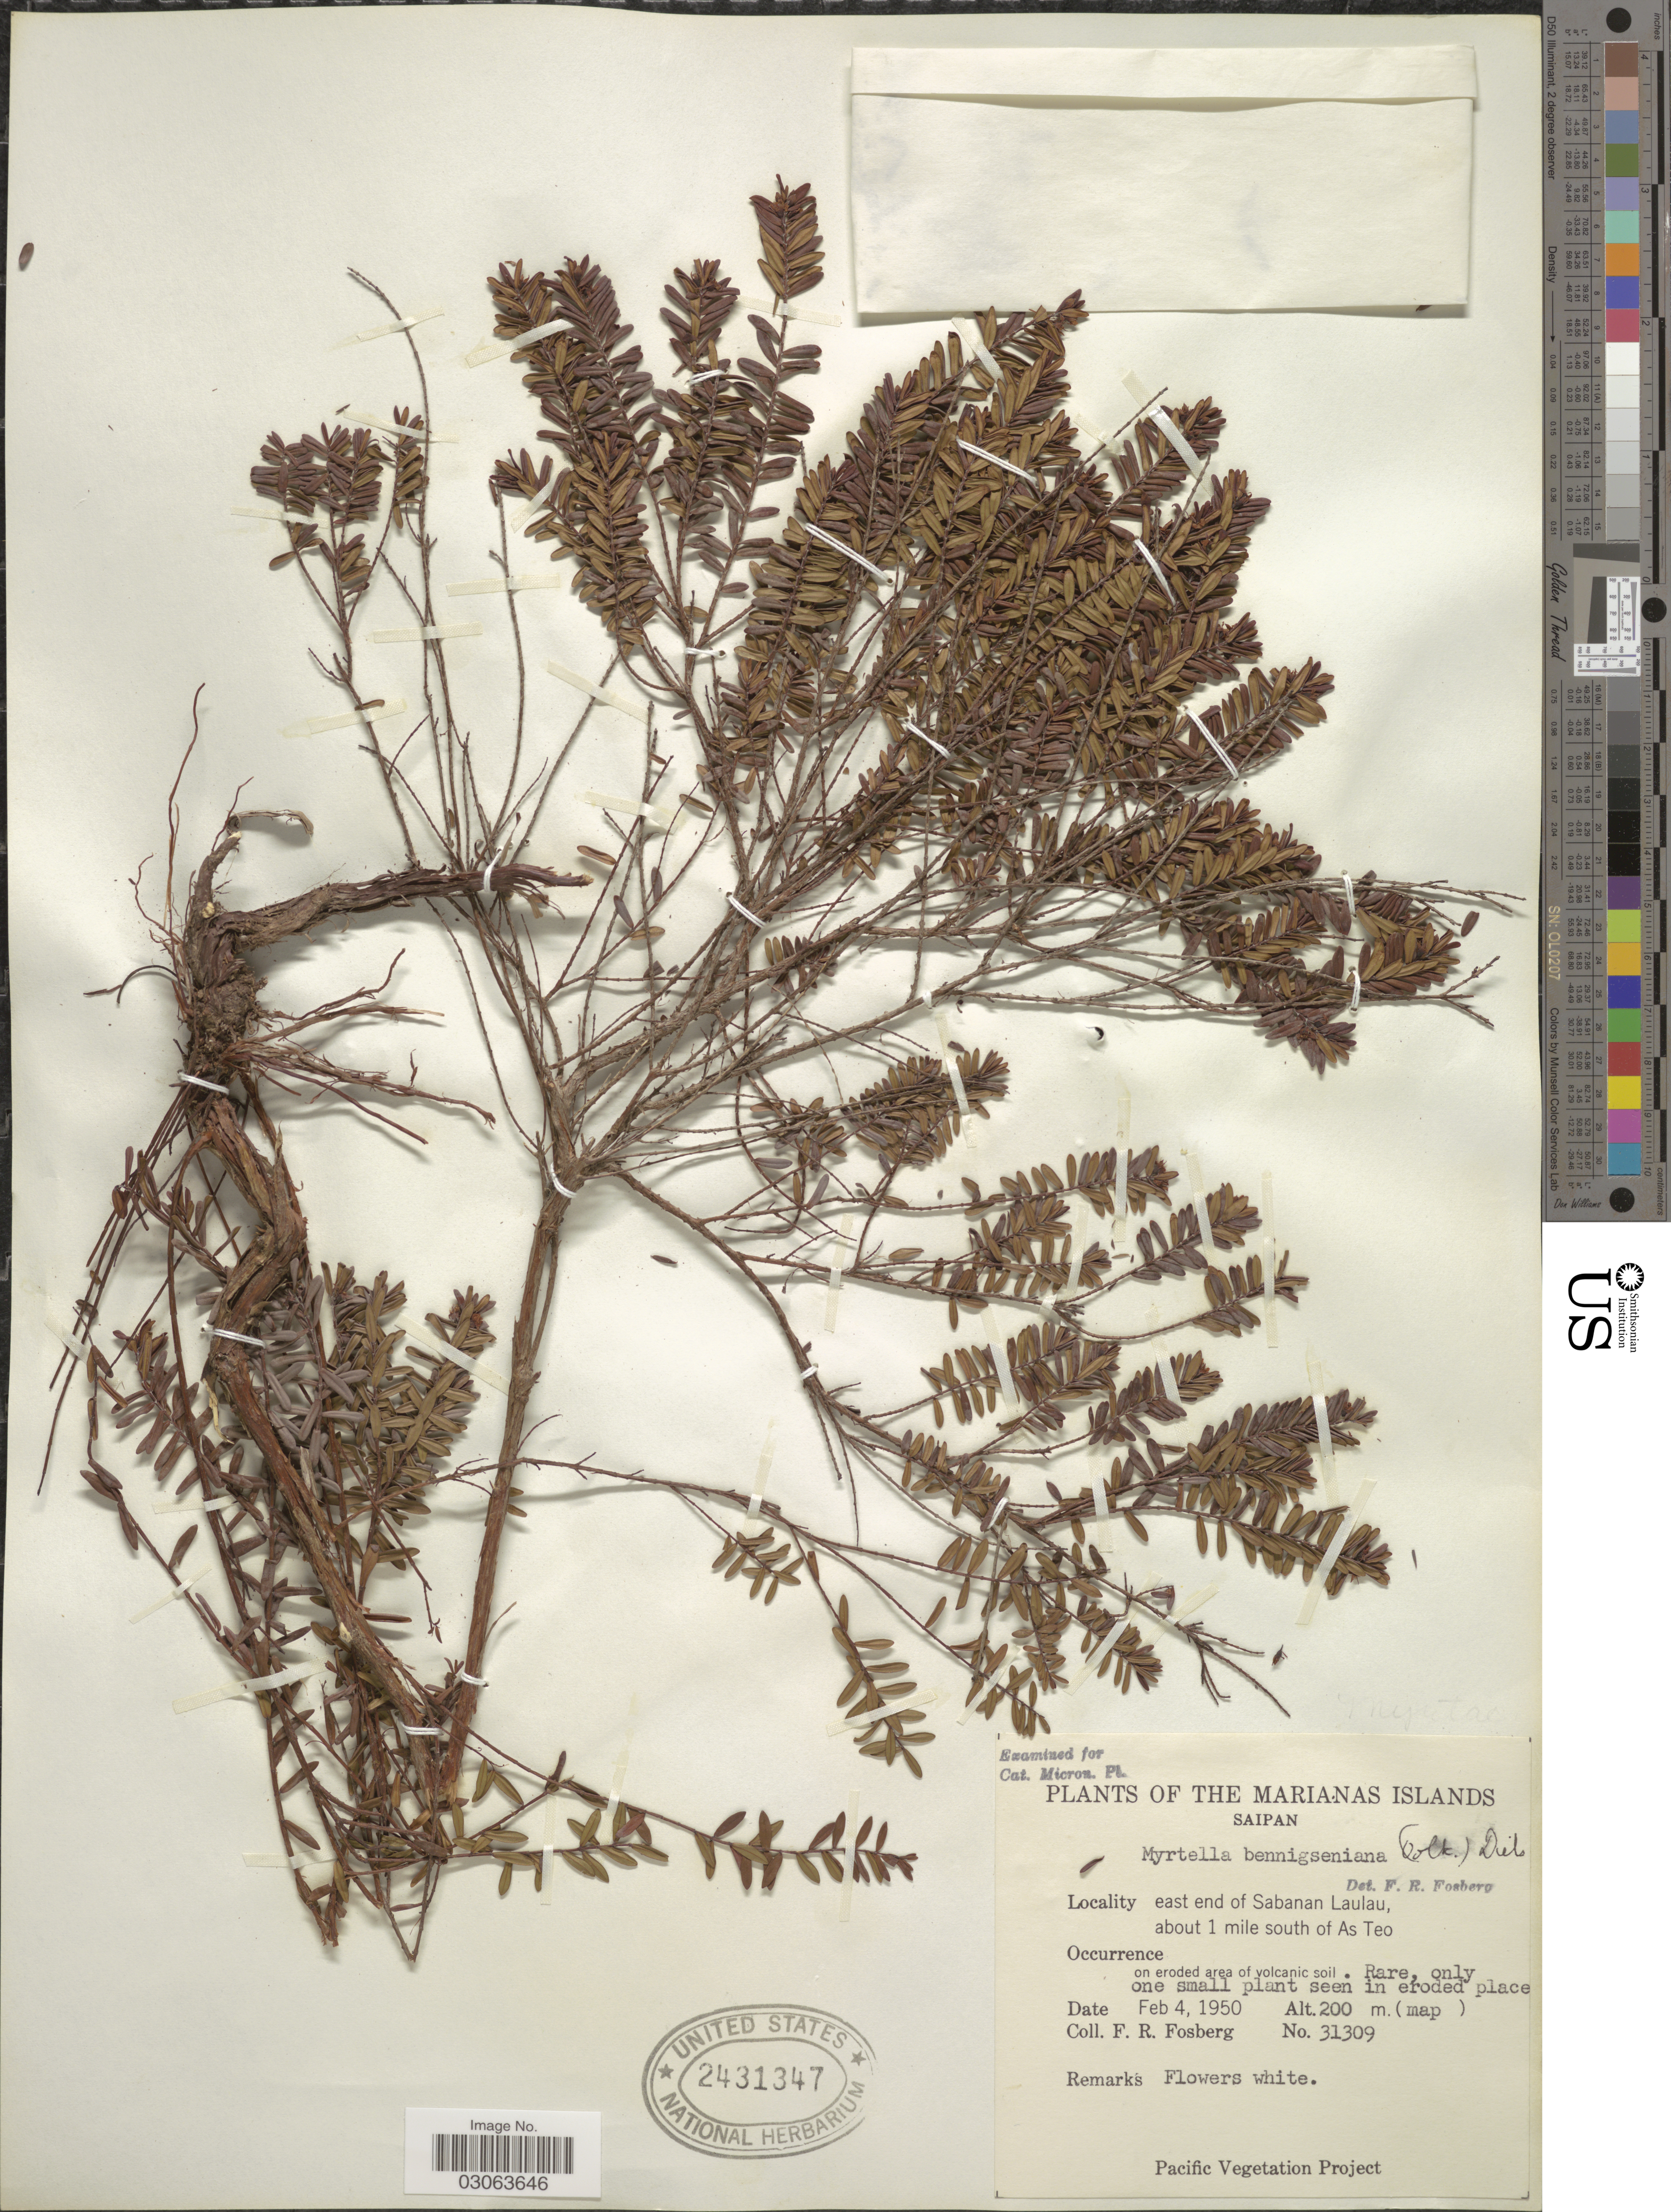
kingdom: Plantae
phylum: Tracheophyta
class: Magnoliopsida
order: Myrtales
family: Myrtaceae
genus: Myrtella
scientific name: Myrtella bennigseniana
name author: (Volkens) Diels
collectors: F. R. Fosberg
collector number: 31309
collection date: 1950-02-04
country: Northern Mariana Islands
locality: The Marianas Islands, Saipan, east end of Sabanan Laulau, about 1 mile south of As Teo,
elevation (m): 200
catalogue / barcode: US 2431347